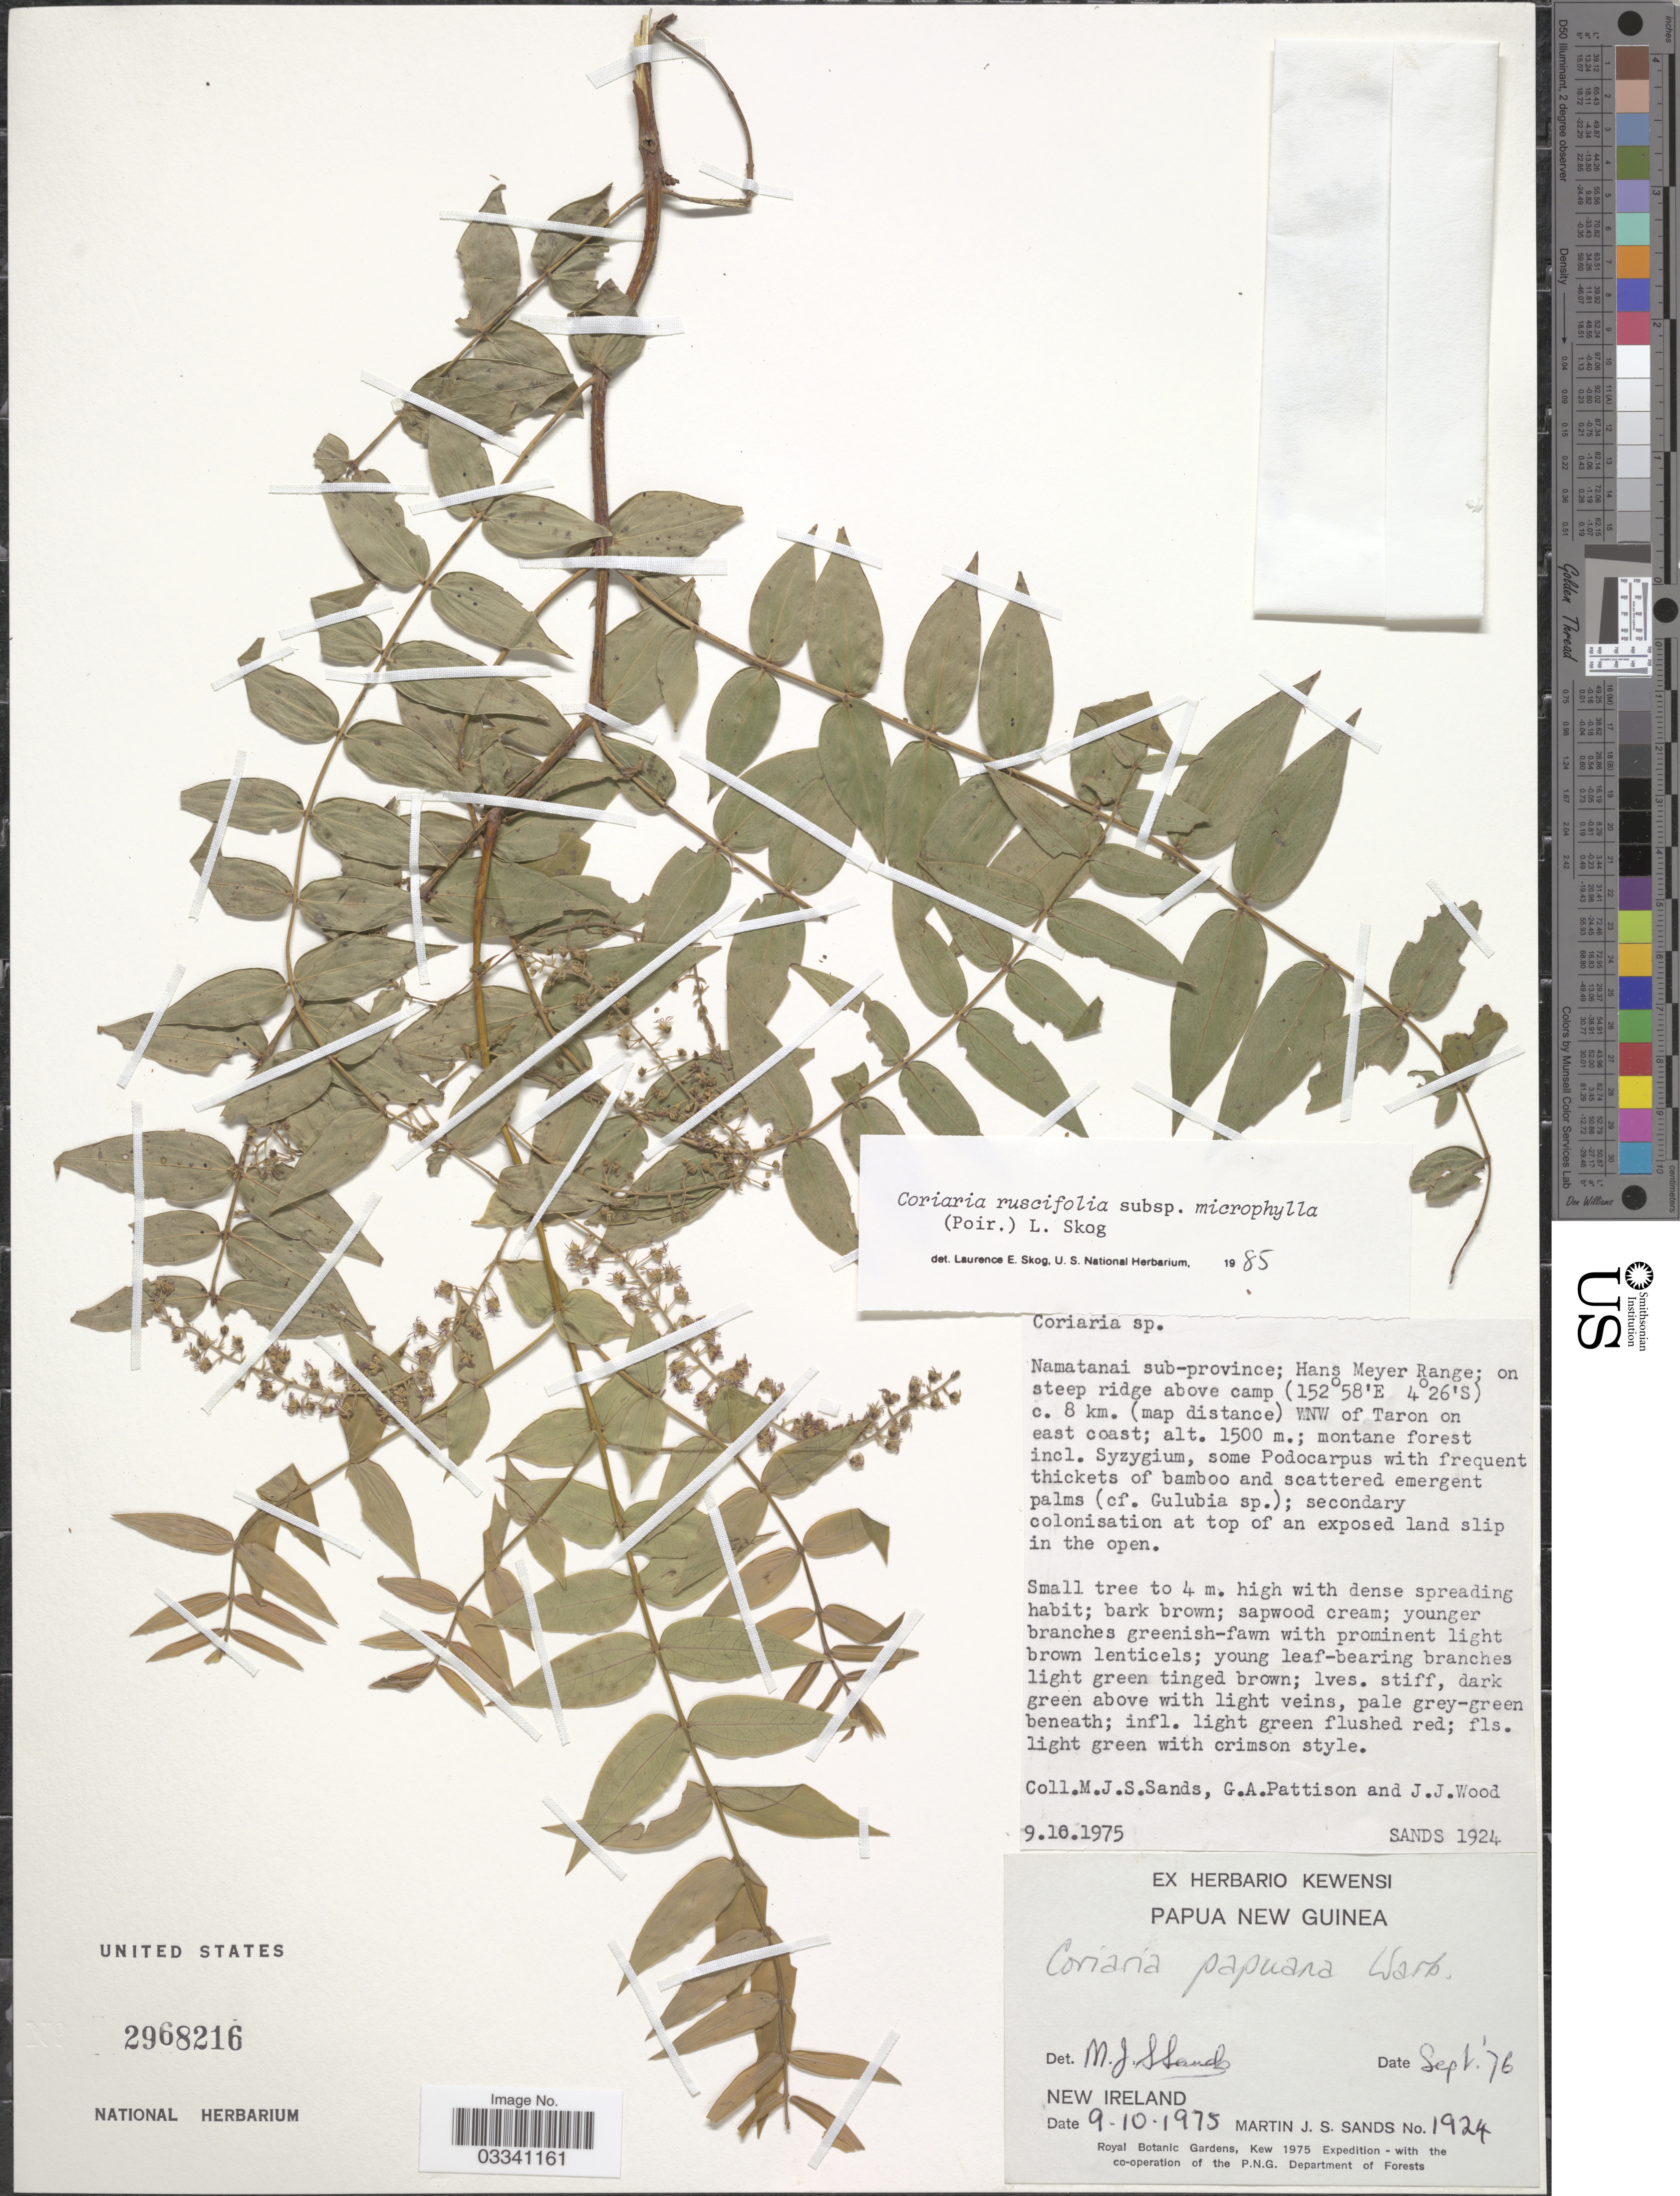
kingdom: Plantae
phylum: Tracheophyta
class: Magnoliopsida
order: Cucurbitales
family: Coriariaceae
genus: Coriaria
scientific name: Coriaria ruscifolia subsp. microphylla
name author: (Poir.) L.E. Skog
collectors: M. Sands, G. Pattison & J. Wood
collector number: SANDS 1924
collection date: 1975-10-09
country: Papua New Guinea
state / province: New Ireland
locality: Namatanai sub-province; Hans Meyer Range; on steep ridge above camp c. 8 km. (map distance) WNW of Taron on east coast.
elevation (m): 1500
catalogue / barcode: US 2968216